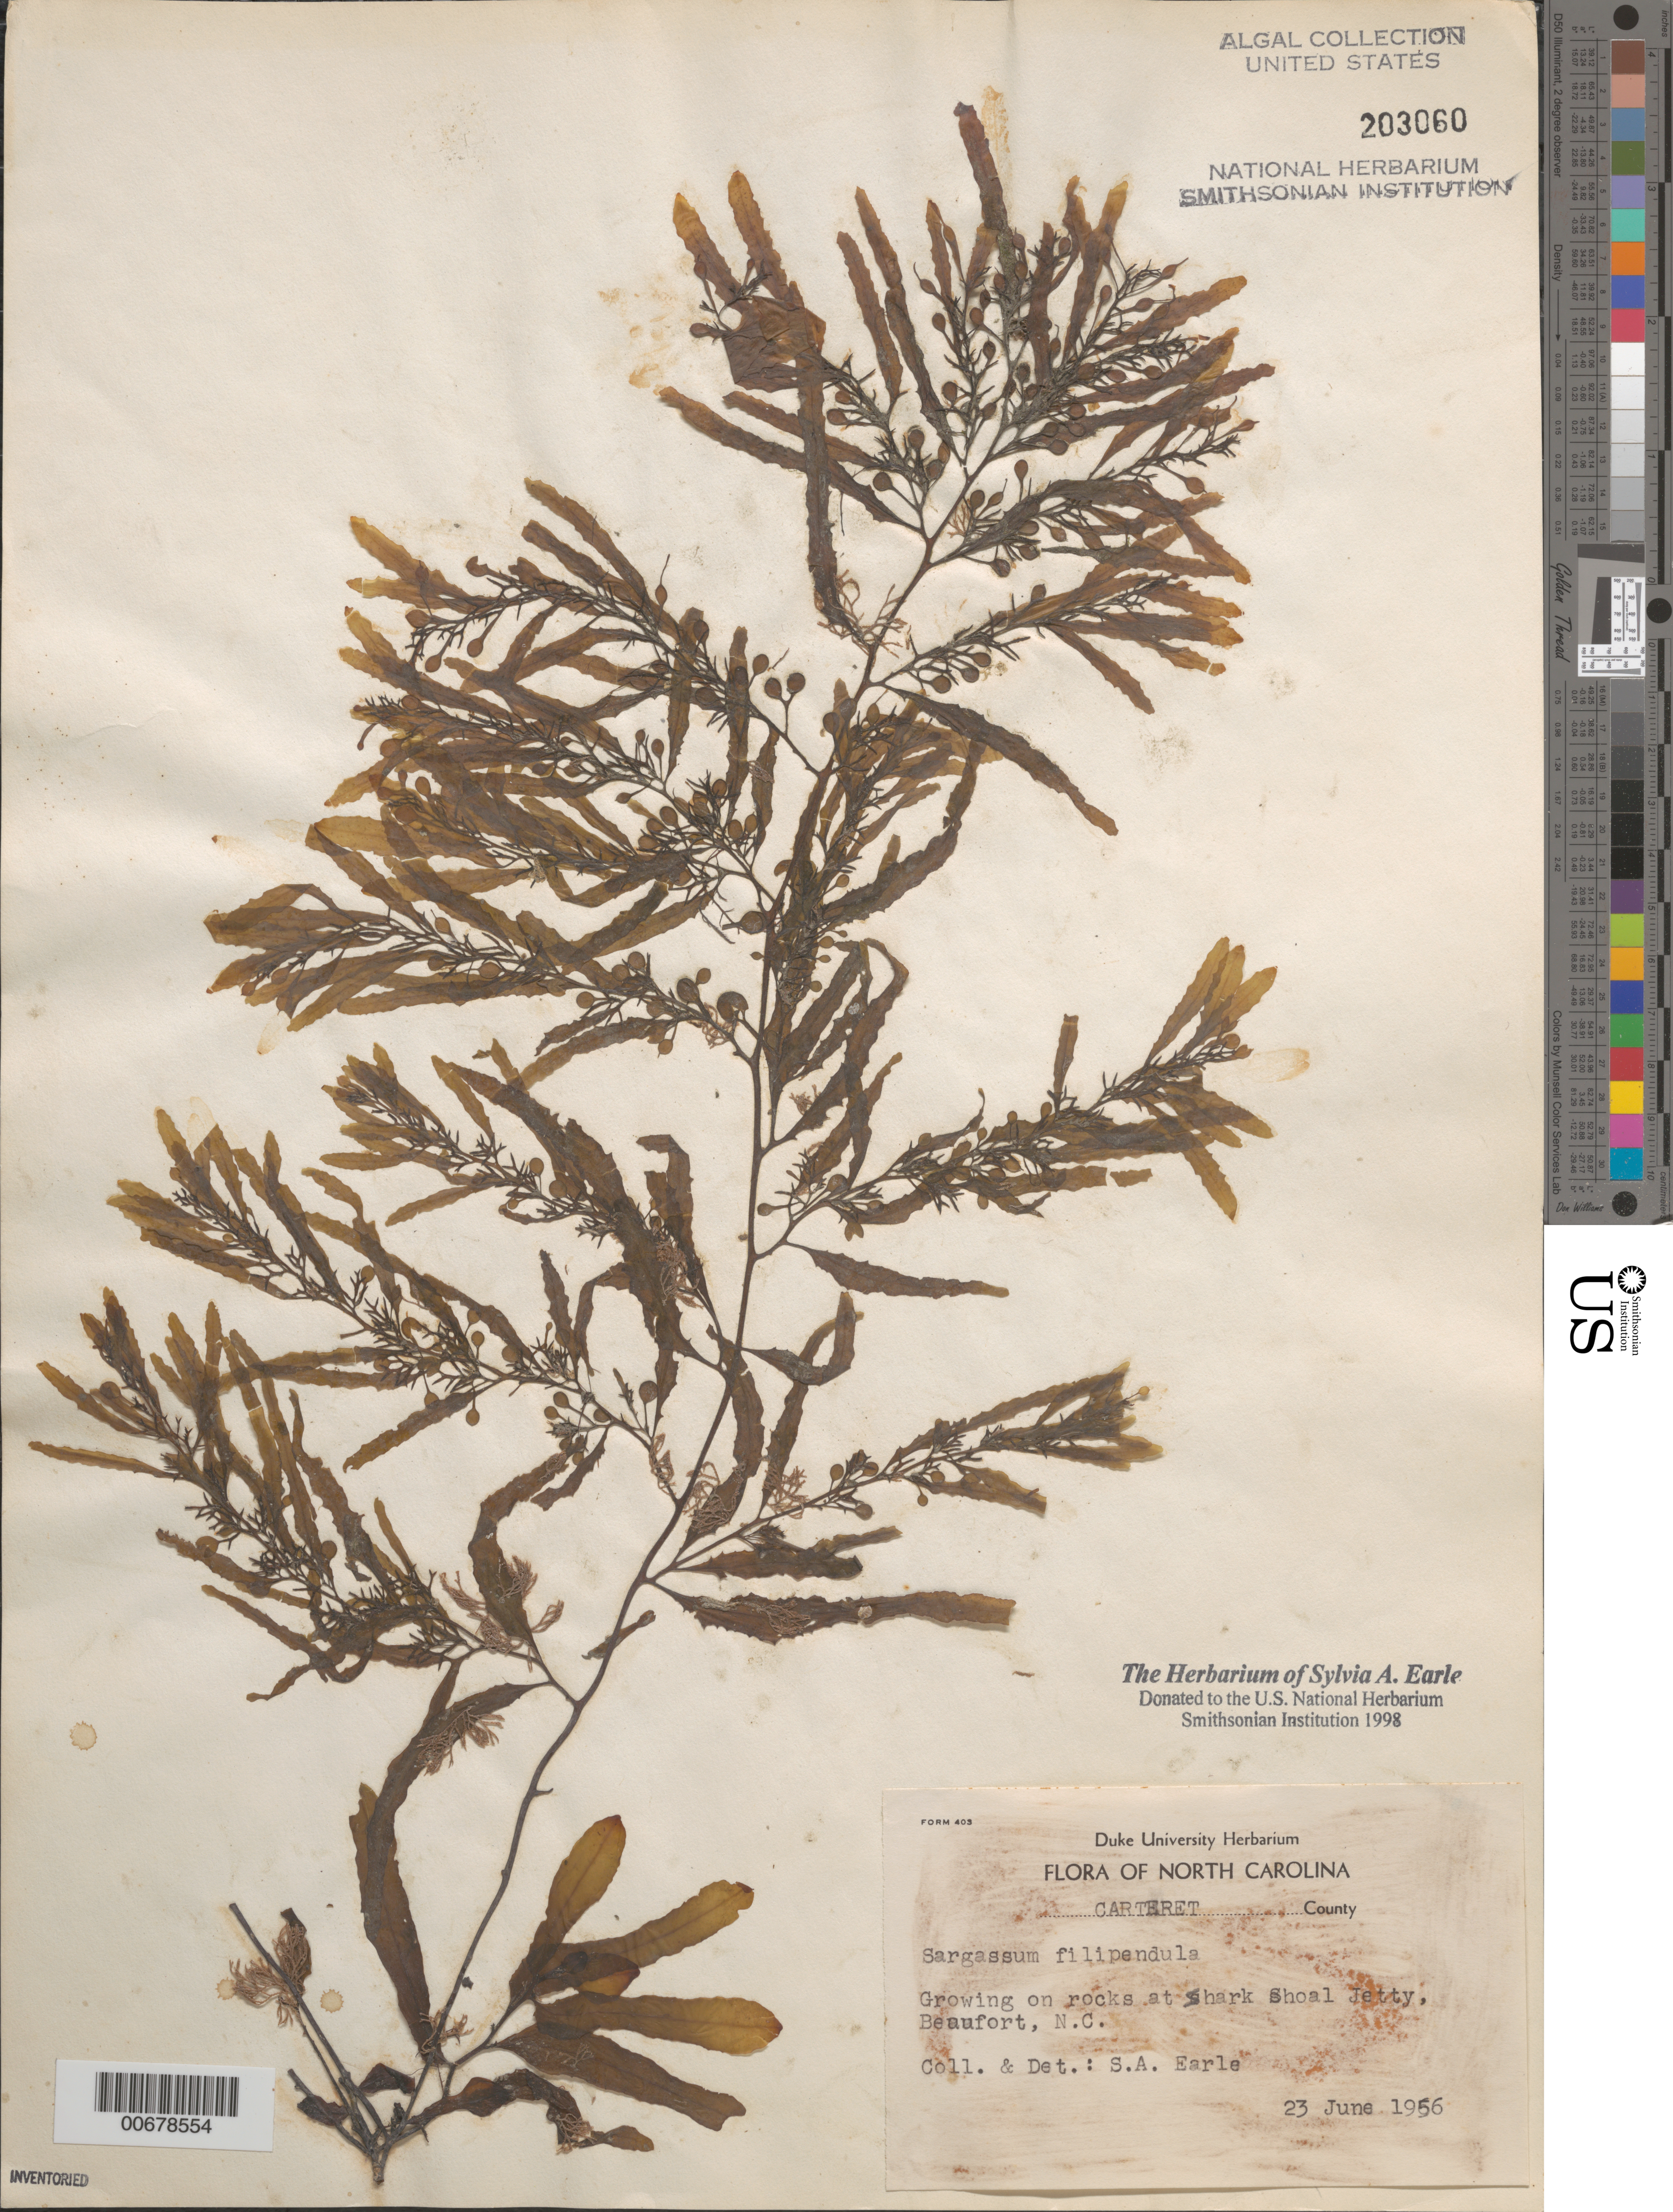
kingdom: Chromista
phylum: Ochrophyta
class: Phaeophyceae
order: Fucales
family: Sargassaceae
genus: Sargassum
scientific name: Sargassum filipendula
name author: C. Agardh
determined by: Earle, S. A.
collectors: S. A. Earle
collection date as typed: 23 Jun 1956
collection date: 1956-06-23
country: United States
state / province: North Carolina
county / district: Carteret County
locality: Shark Shoal jetty, Beaufort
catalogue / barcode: US 203060